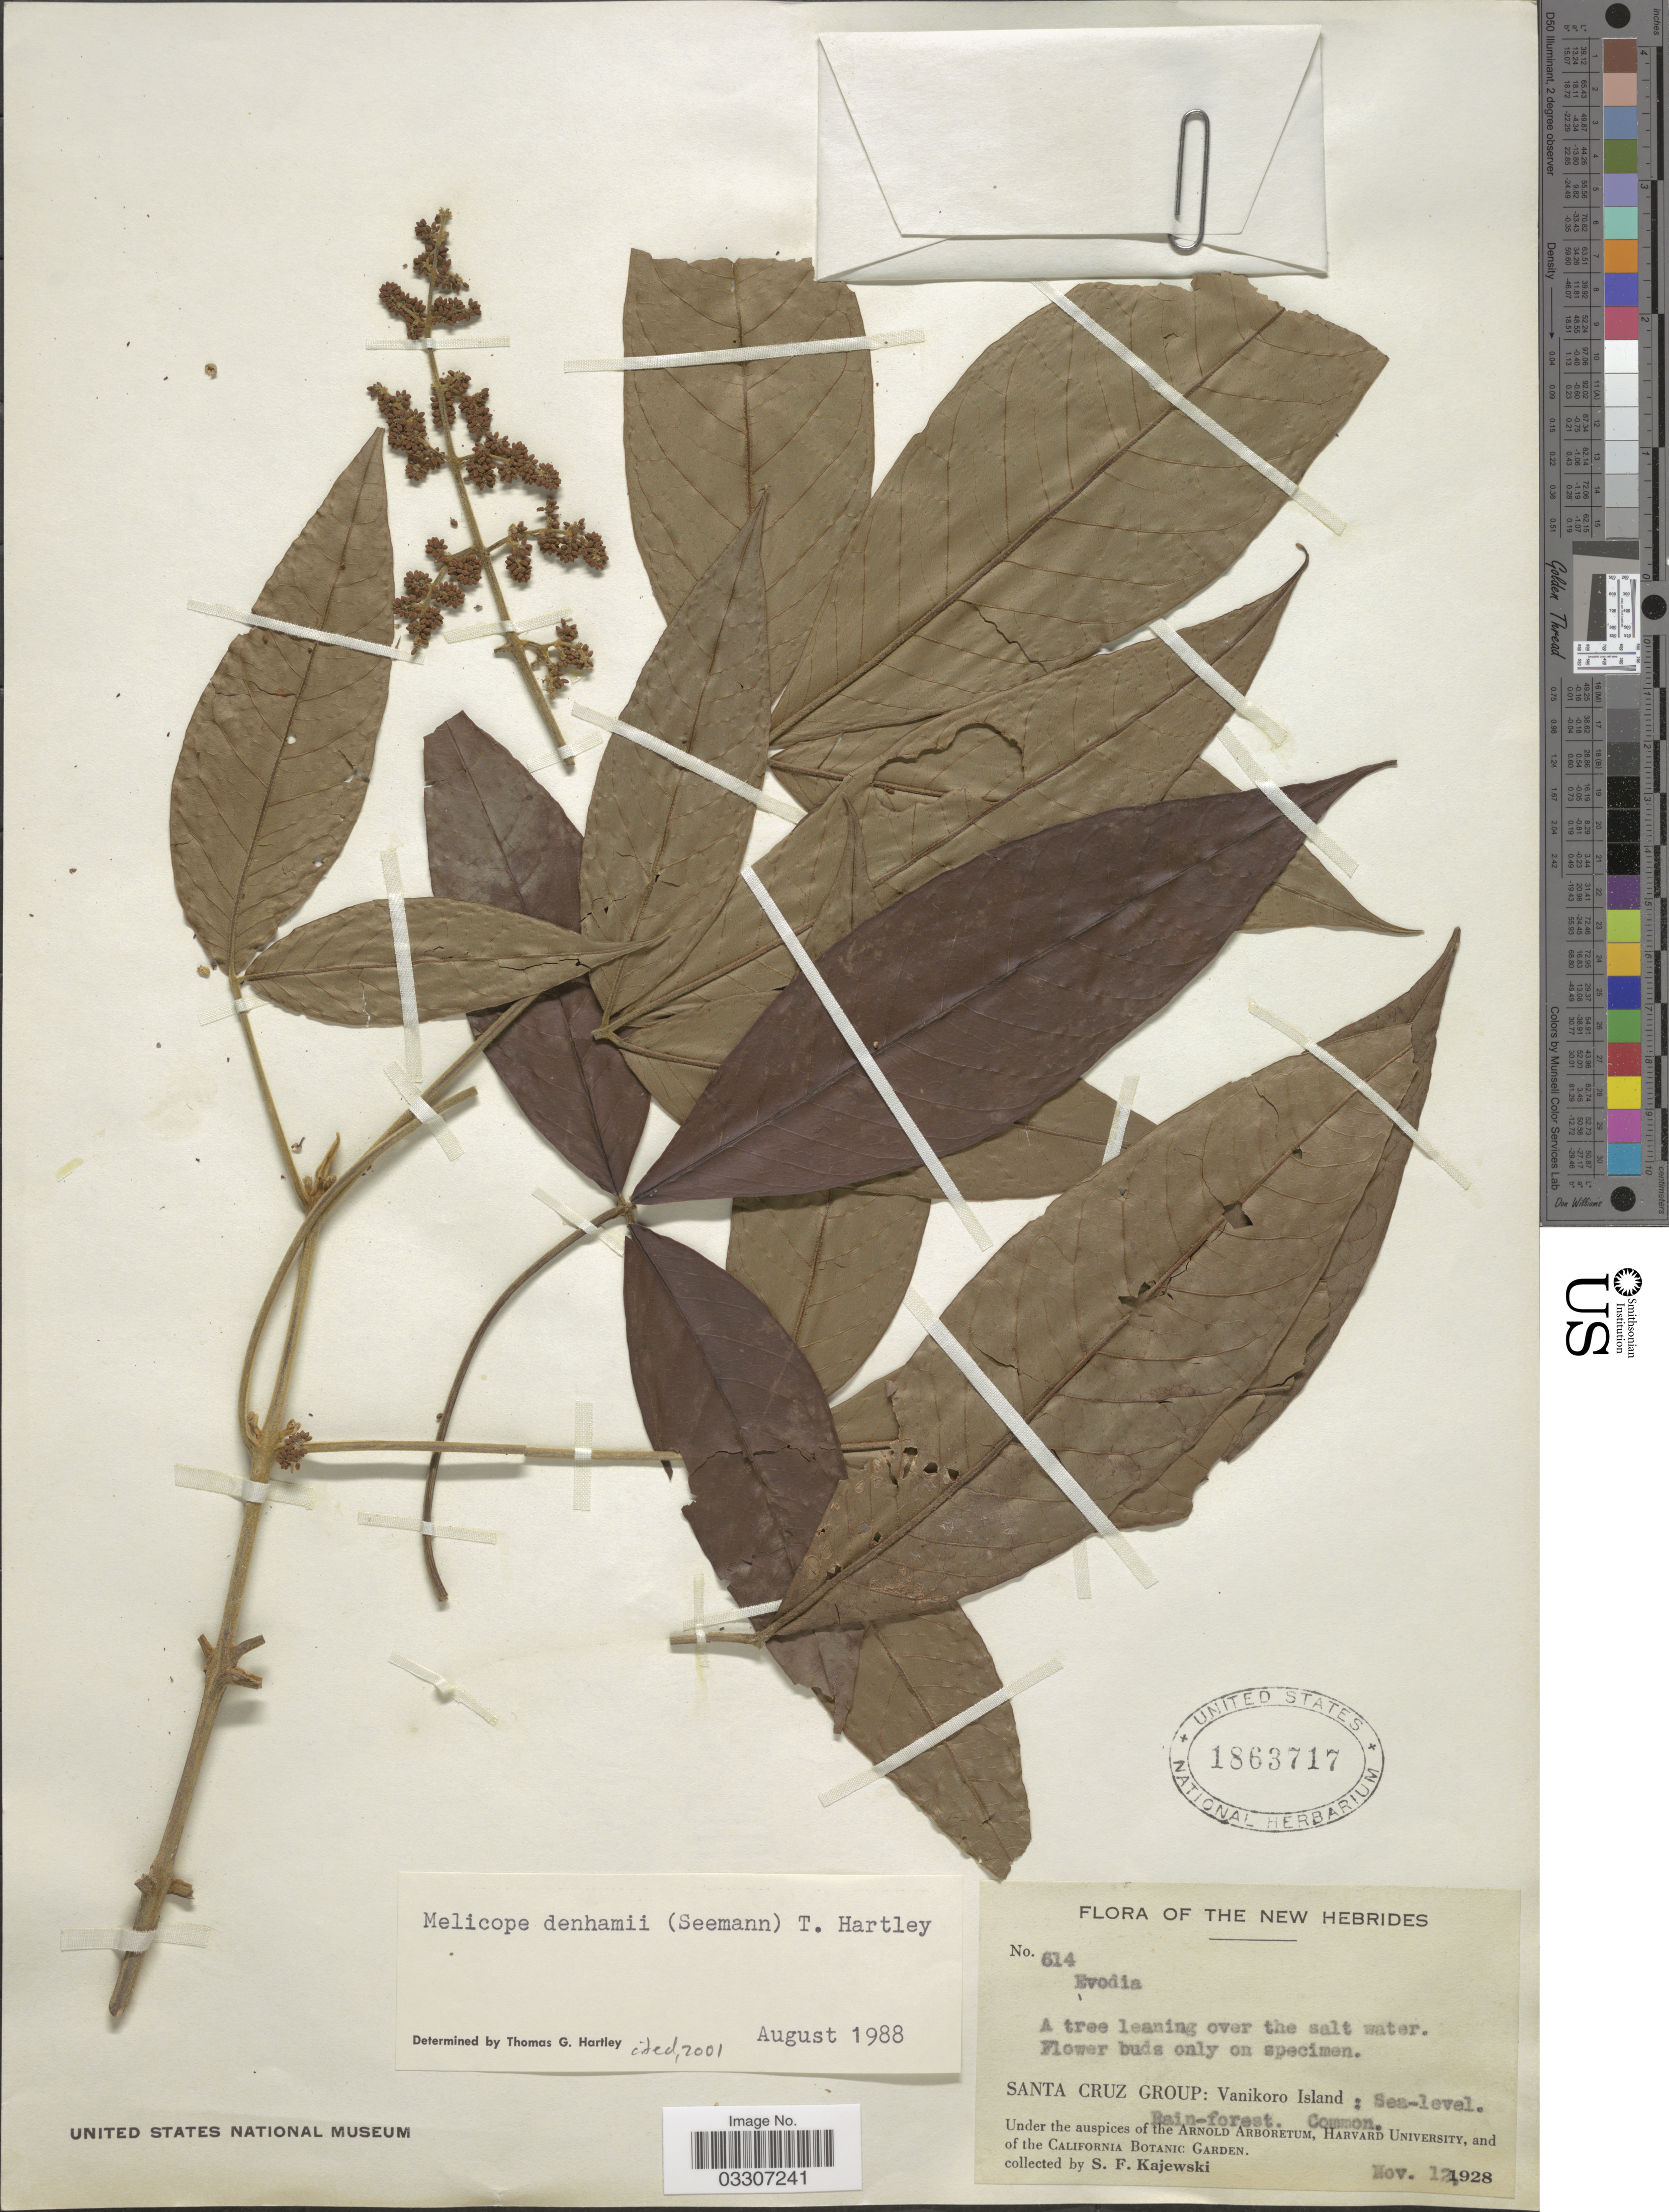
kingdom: Plantae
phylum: Tracheophyta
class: Magnoliopsida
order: Sapindales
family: Rutaceae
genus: Melicope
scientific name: Melicope denhamii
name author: (Seem.) T.G. Hartley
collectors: S. Kajewski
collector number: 614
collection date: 1928-11-12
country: Solomon Islands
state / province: Santa Cruz Is.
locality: The New Hebrides. Santa Cruz Group: Vanikoro Island.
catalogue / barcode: US 1863717